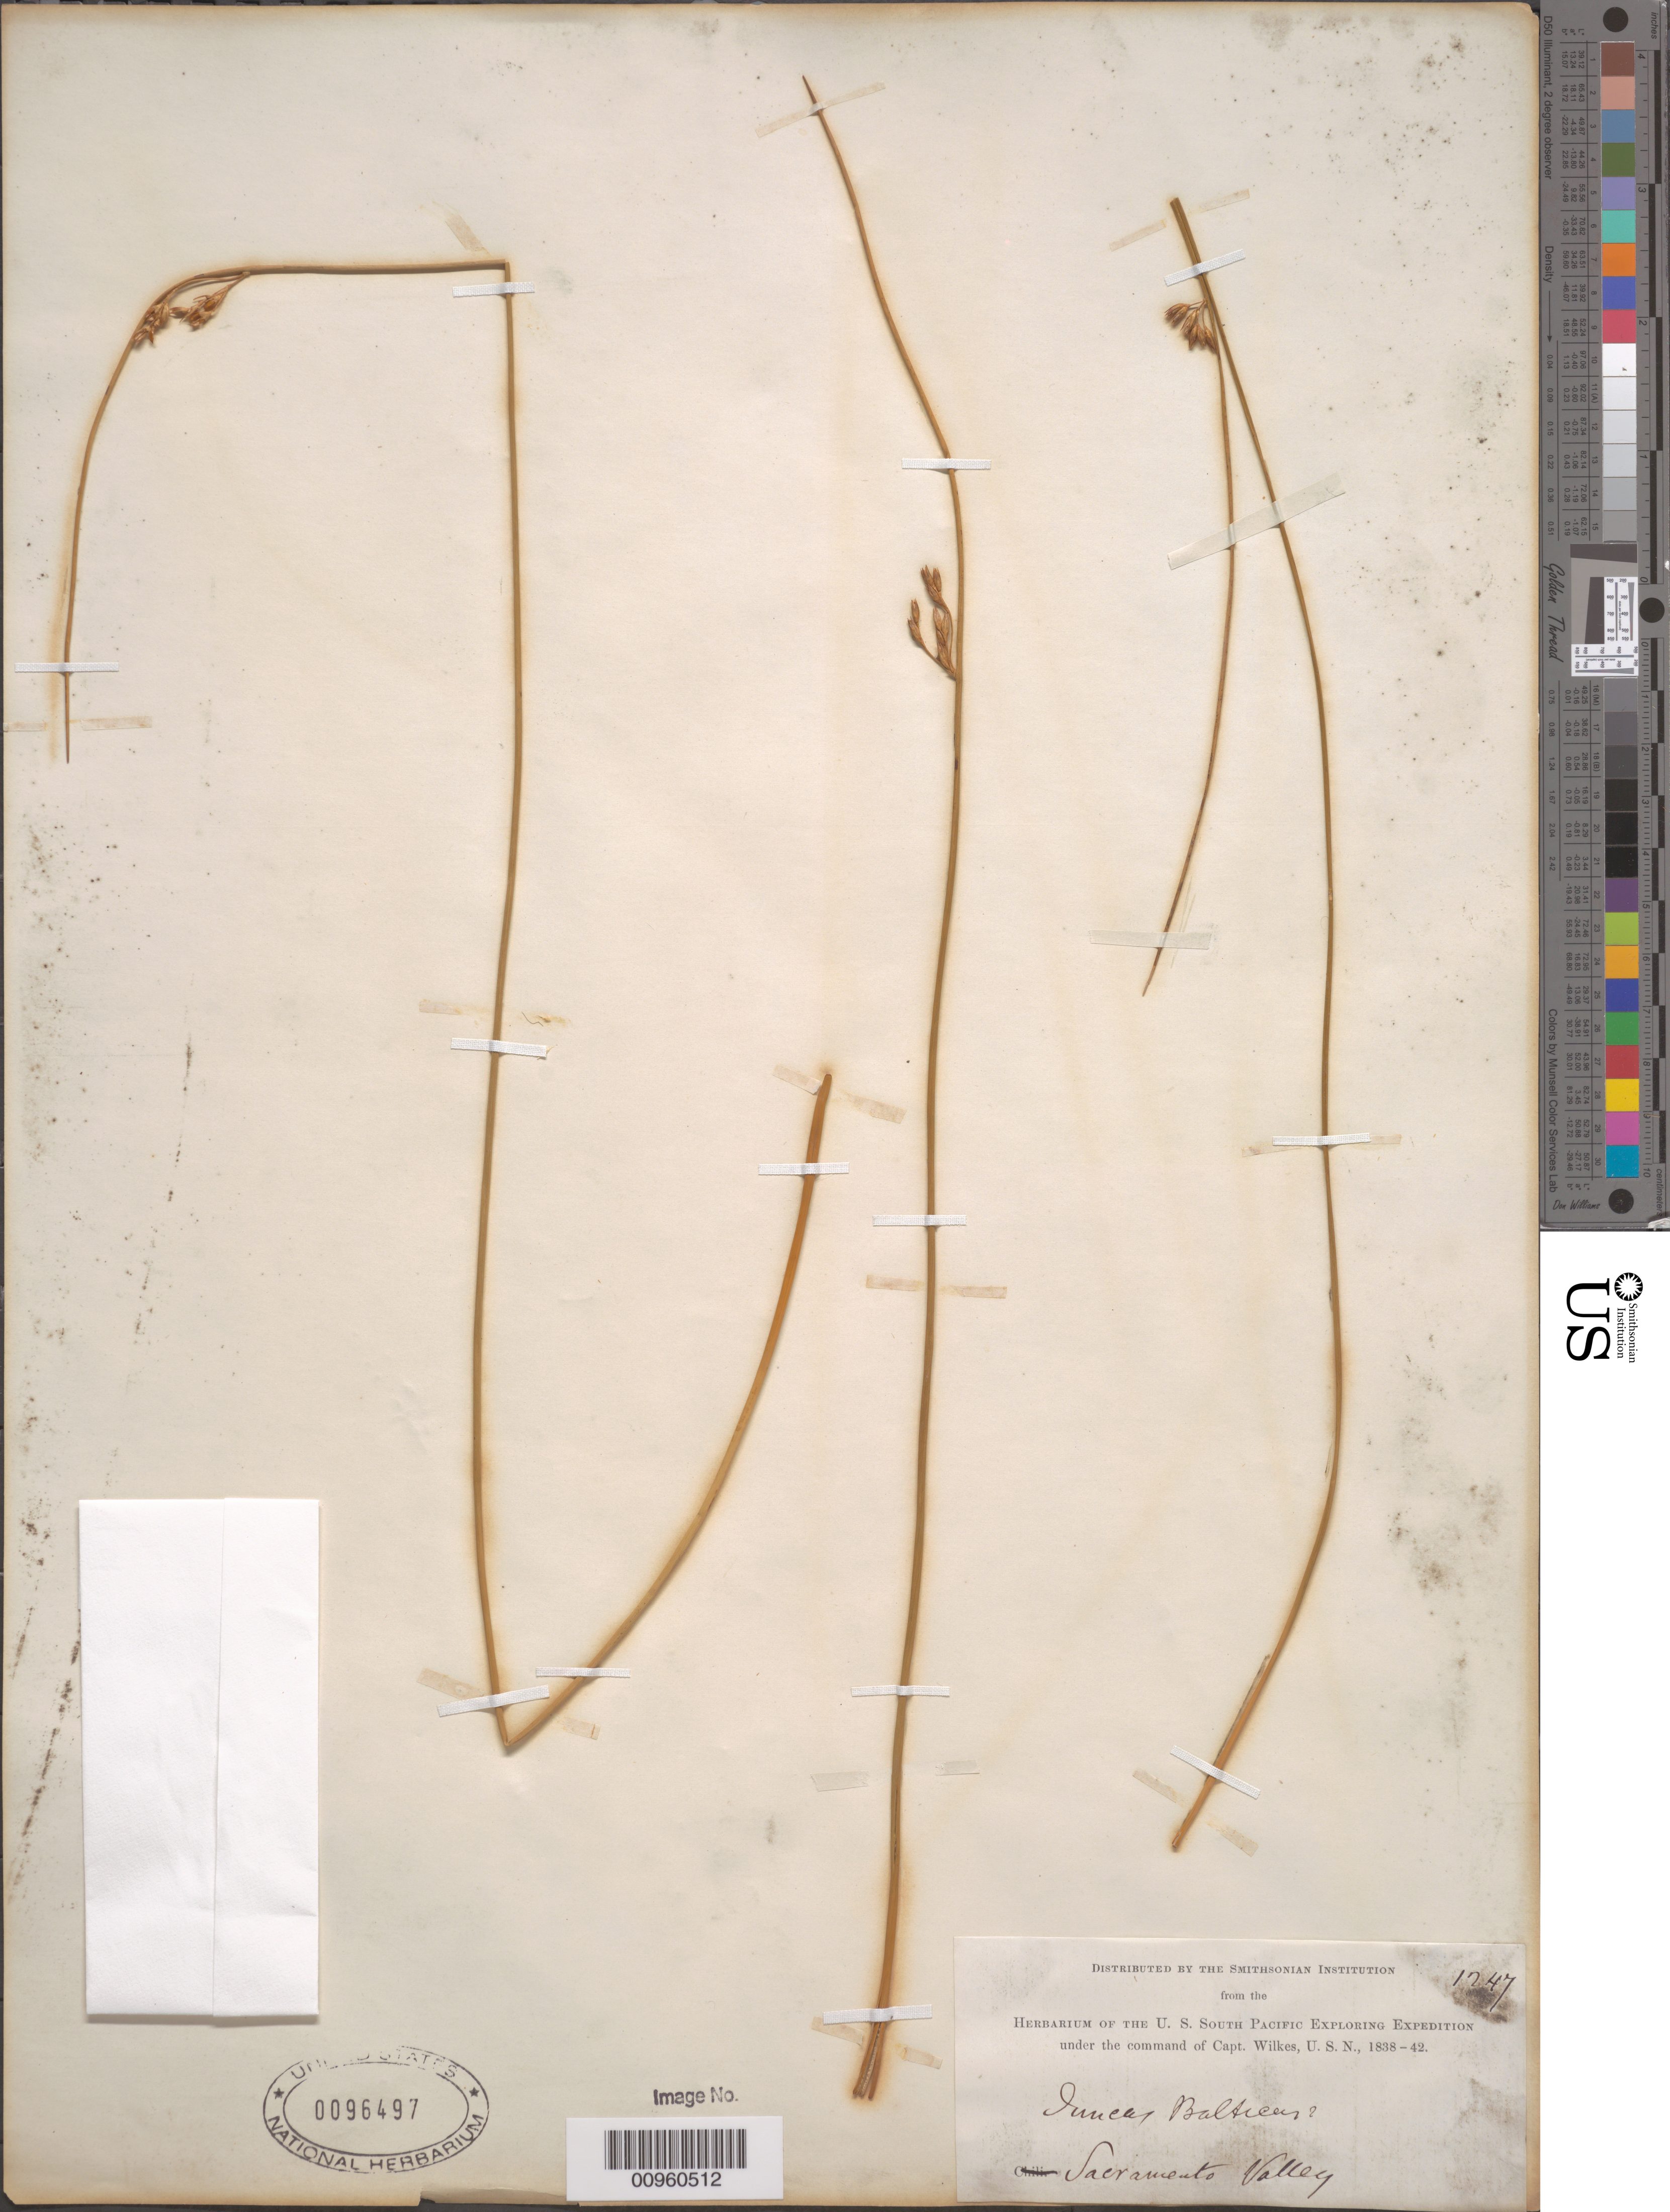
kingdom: Plantae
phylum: Tracheophyta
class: Liliopsida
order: Poales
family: Juncaceae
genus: Juncus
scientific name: Juncus balticus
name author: Willd.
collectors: Wilkes Explor. Exped.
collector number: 1247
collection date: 1838/1842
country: United States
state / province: California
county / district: Sacramento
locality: Sacramento Valley.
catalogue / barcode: US 96497